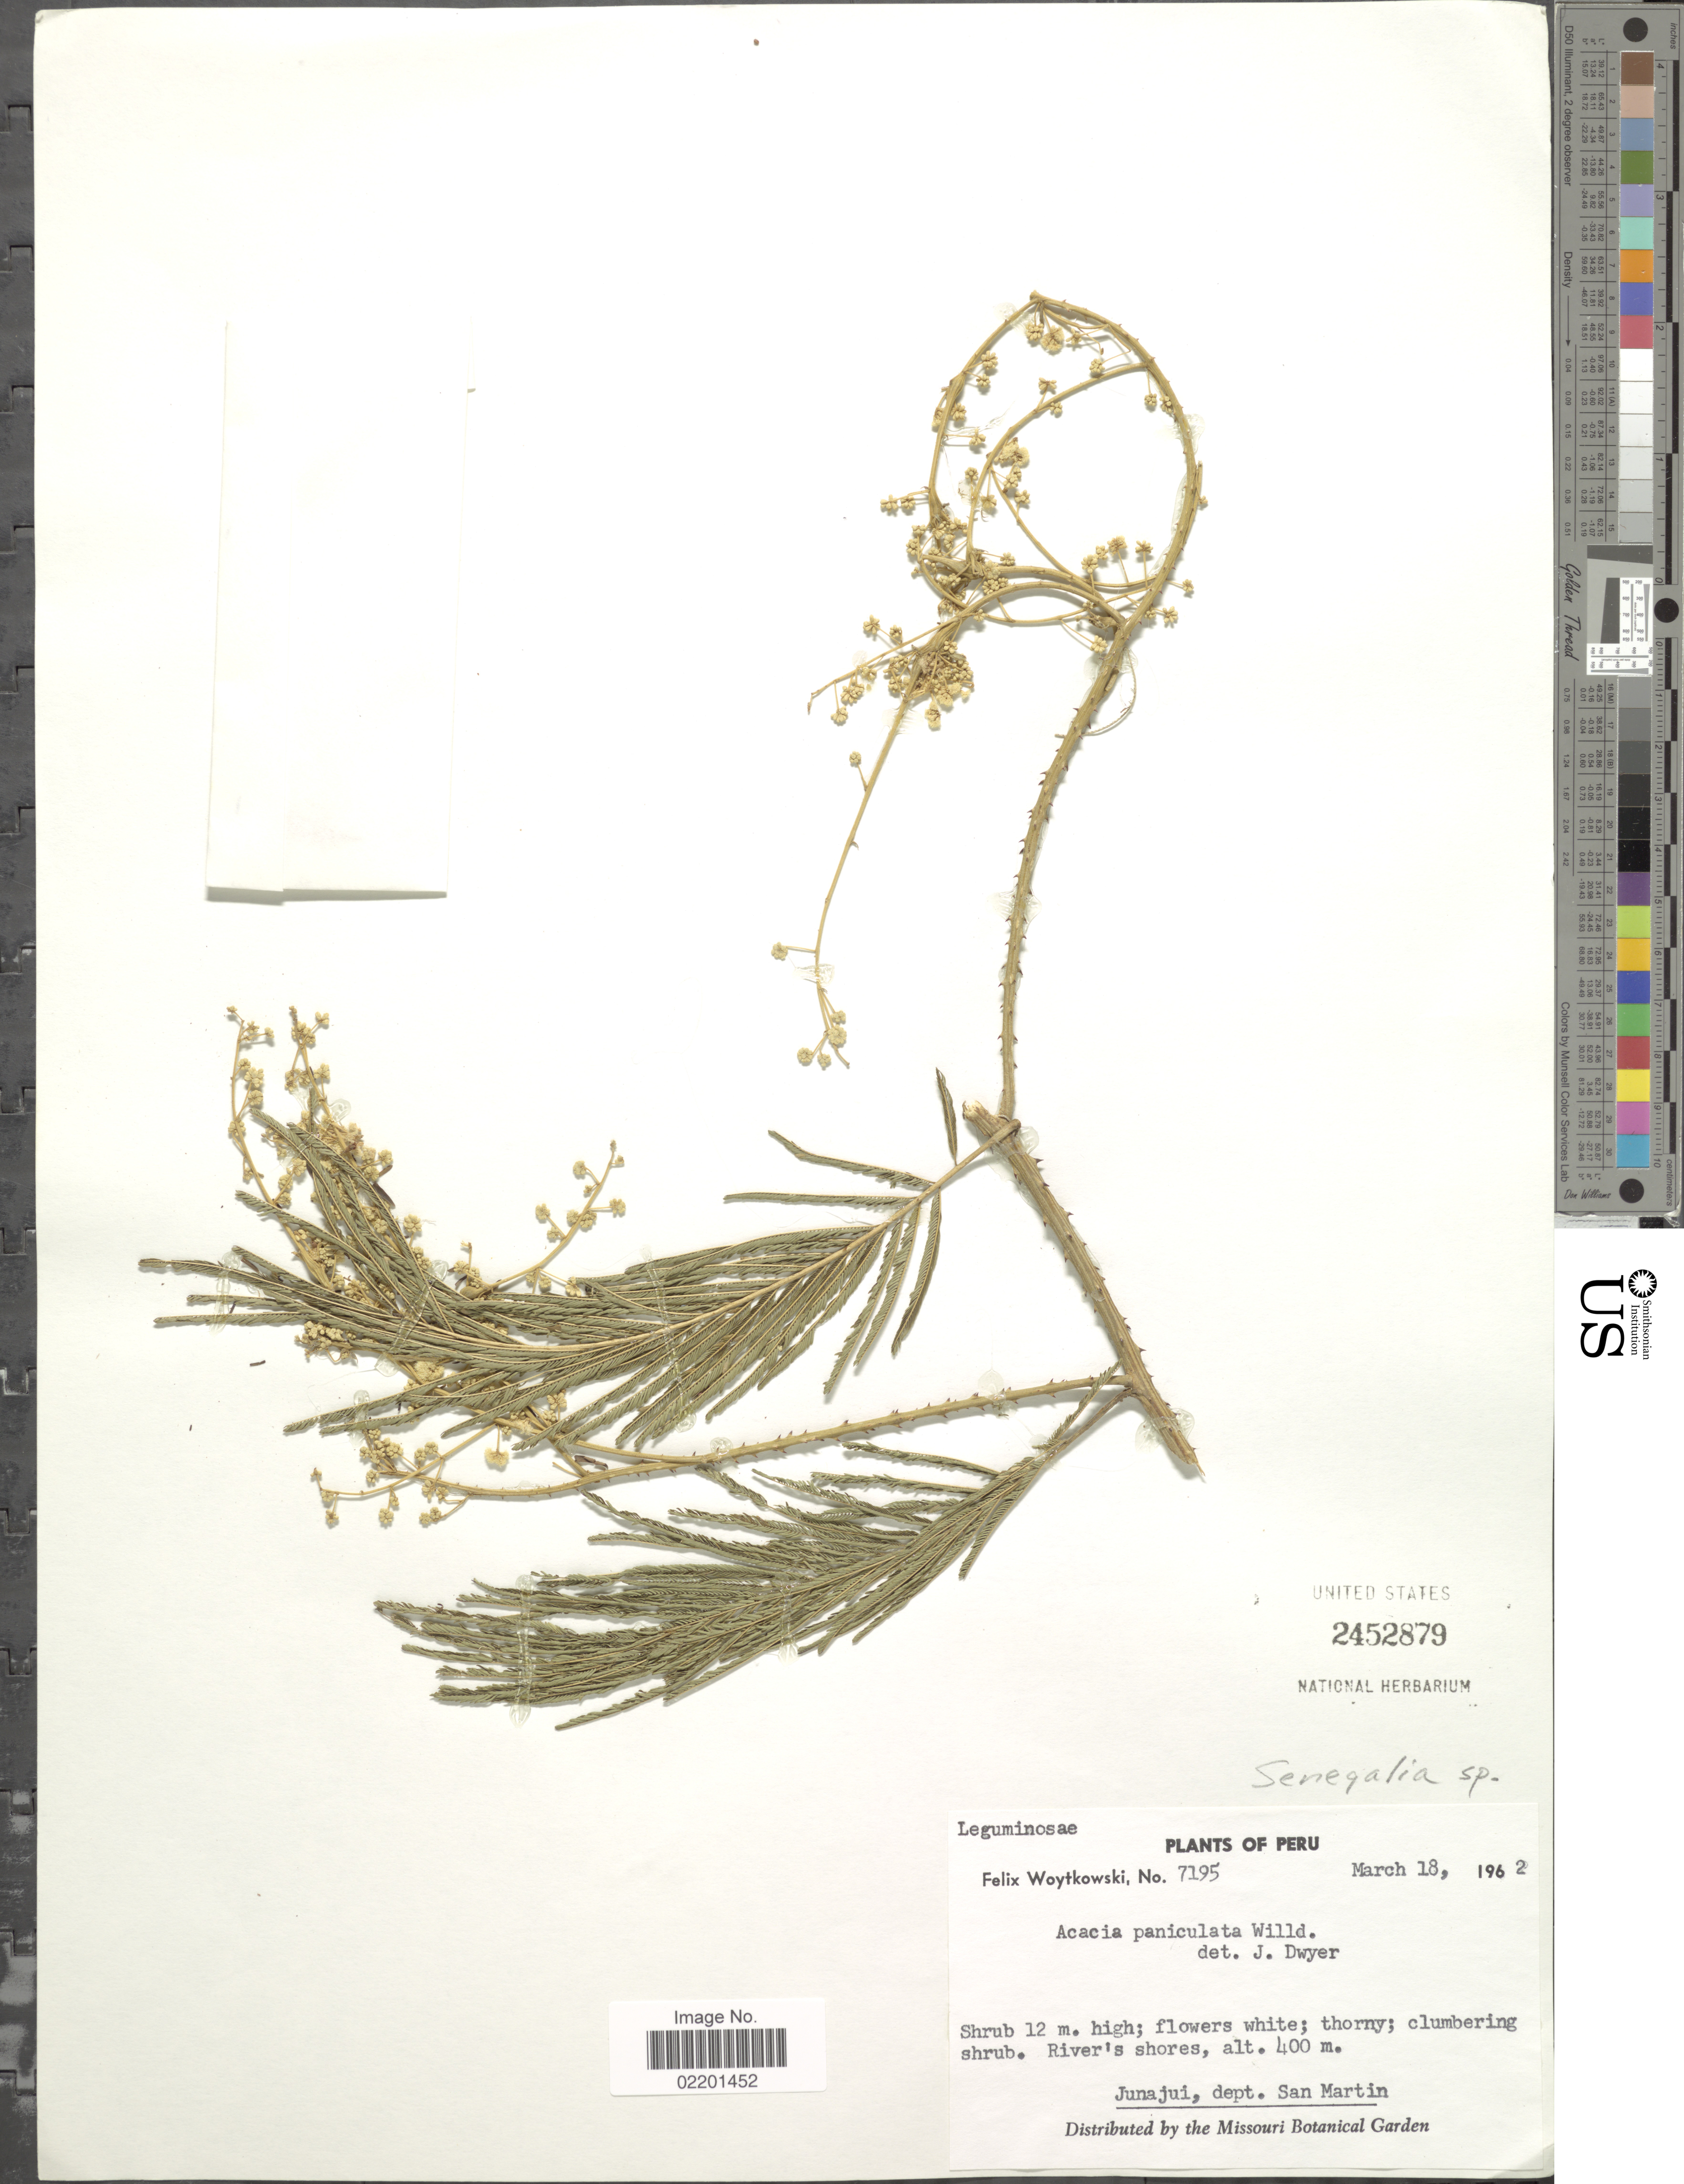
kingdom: Plantae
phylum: Tracheophyta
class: Magnoliopsida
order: Fabales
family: Fabaceae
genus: Senegalia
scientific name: Senegalia sp.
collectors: F. Woytkowski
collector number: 7195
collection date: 1962-03-18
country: Peru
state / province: San Martín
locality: Junajui, dept. San Martin.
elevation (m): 400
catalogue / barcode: US 2452879